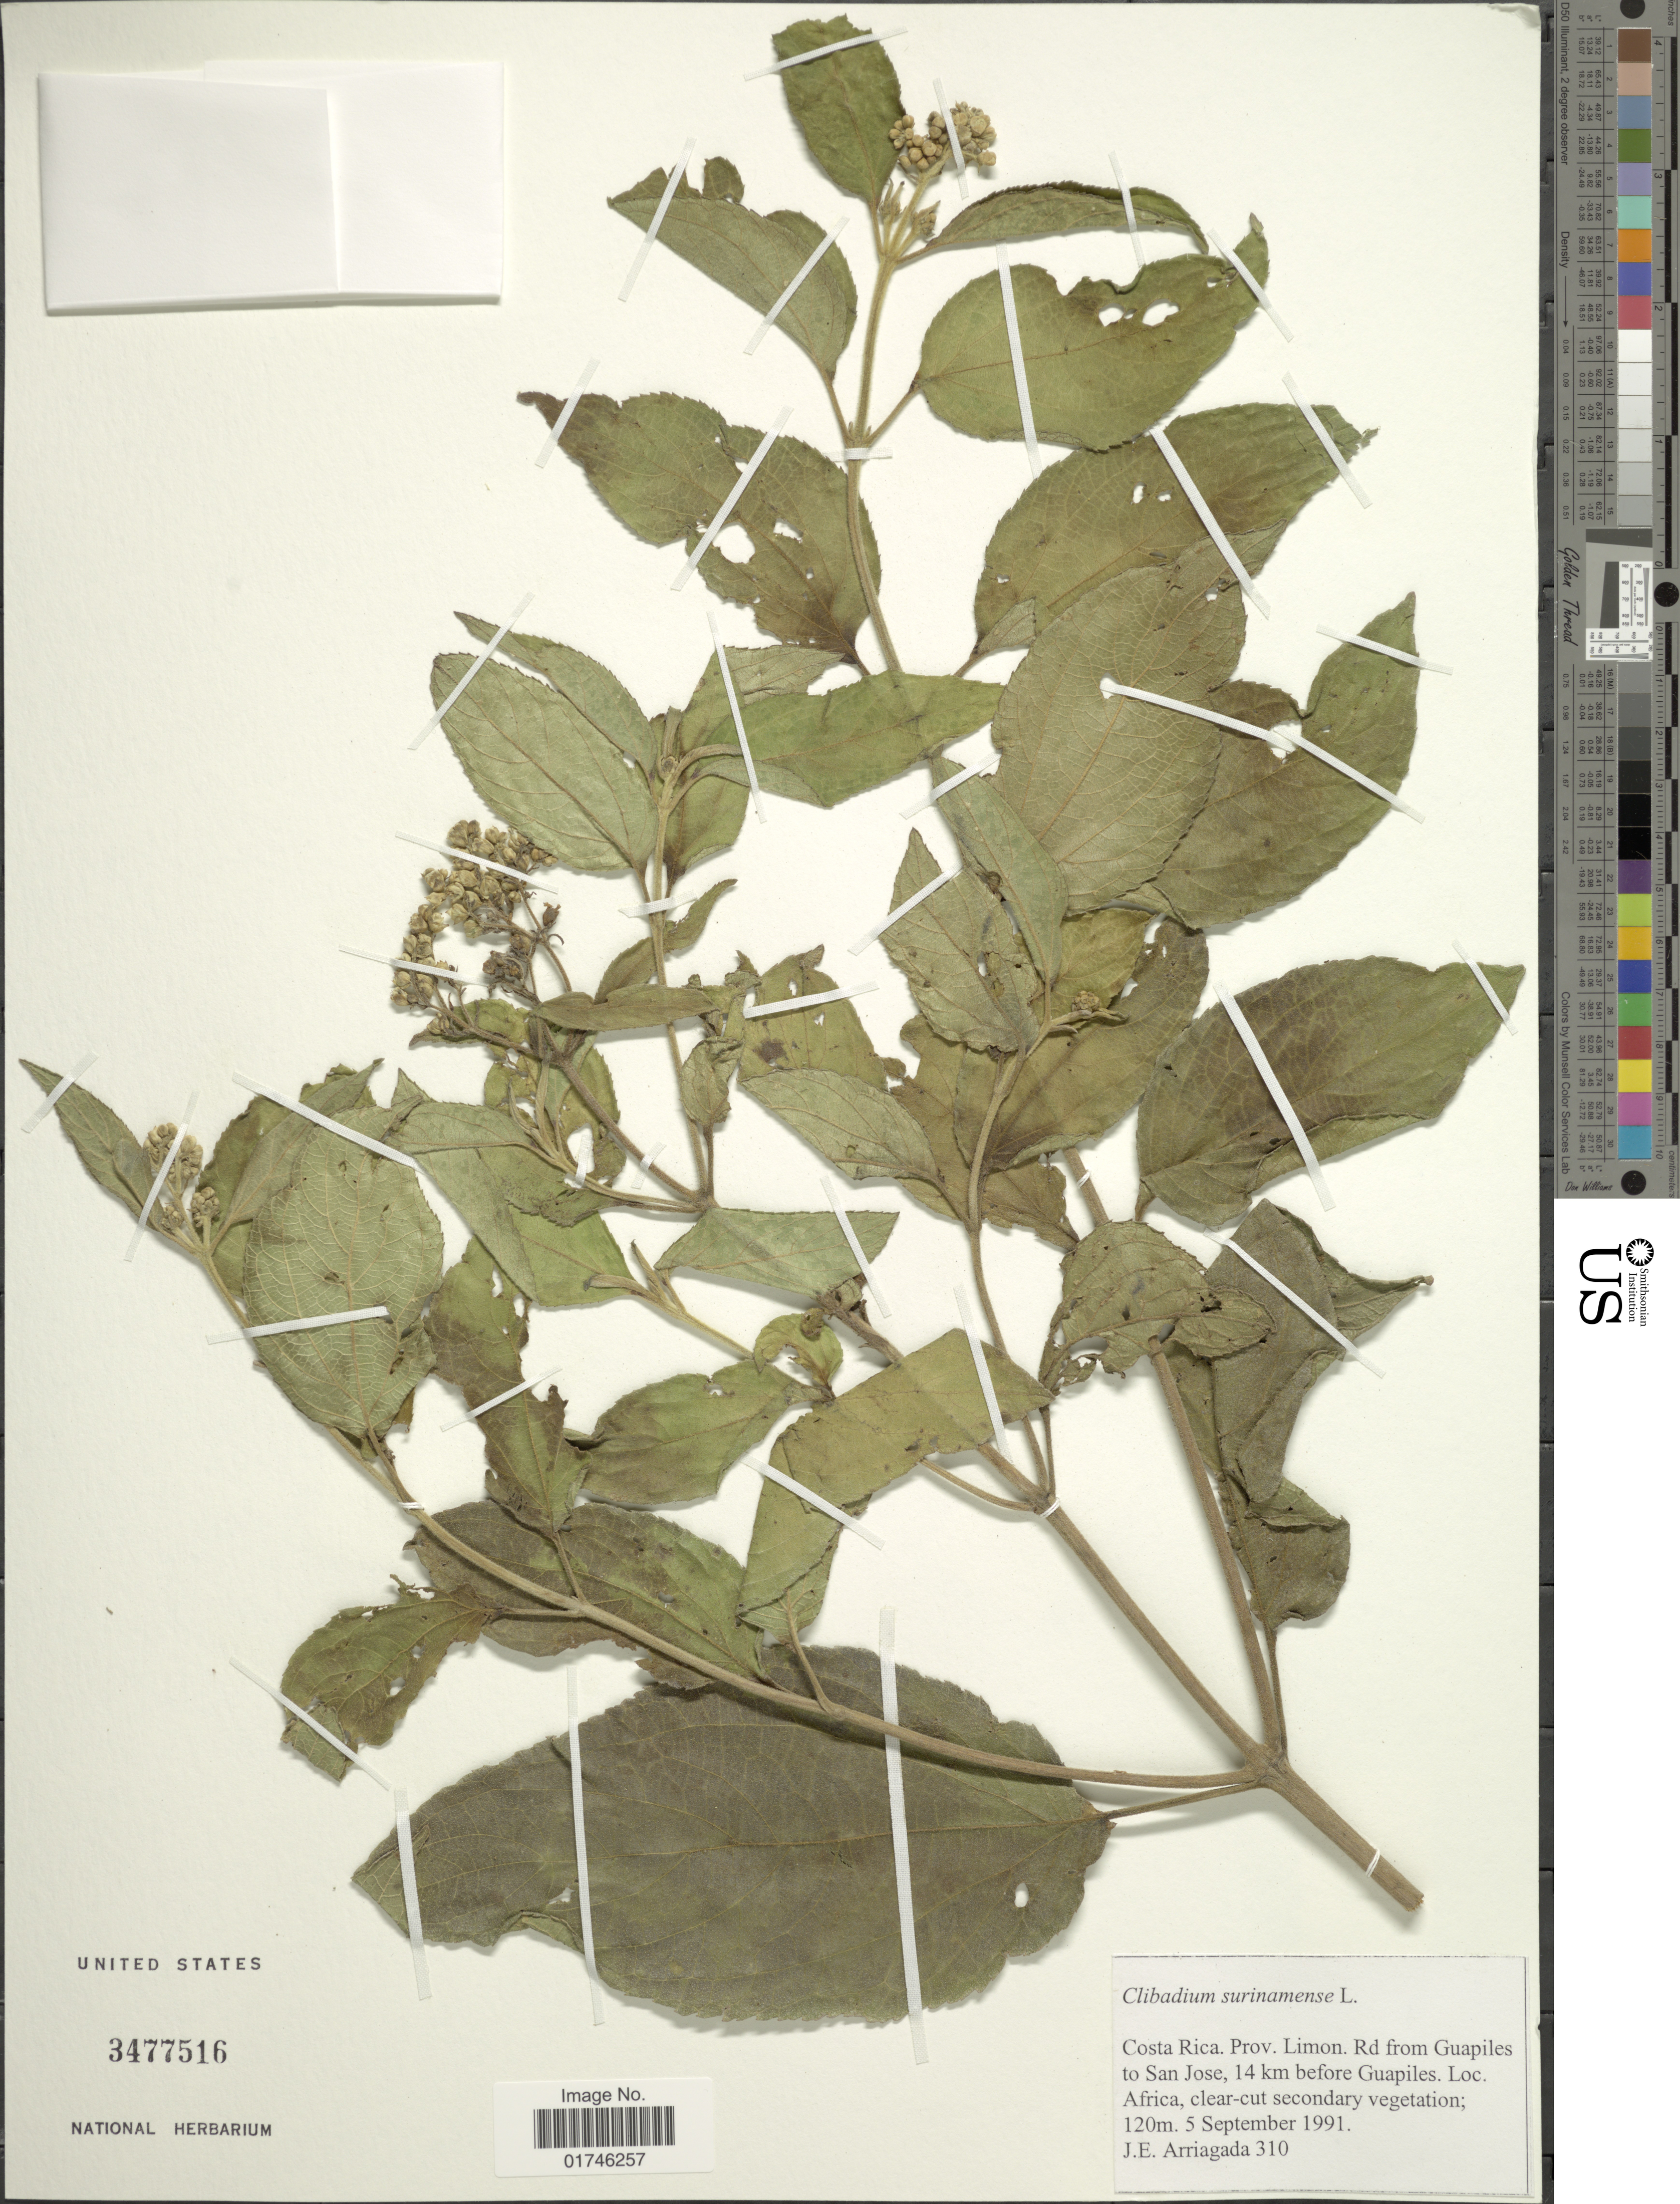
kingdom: Plantae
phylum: Tracheophyta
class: Magnoliopsida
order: Asterales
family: Asteraceae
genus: Clibadium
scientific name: Clibadium surinamense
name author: L.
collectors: J. Arriagada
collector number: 310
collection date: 1991-09-05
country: Costa Rica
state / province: Limón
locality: Costa Rica. Prov. Limon. Rd from Guapiles to San Jose, 14 km before Guapiles. Loc. Africa.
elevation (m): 120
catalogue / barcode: US 3477516